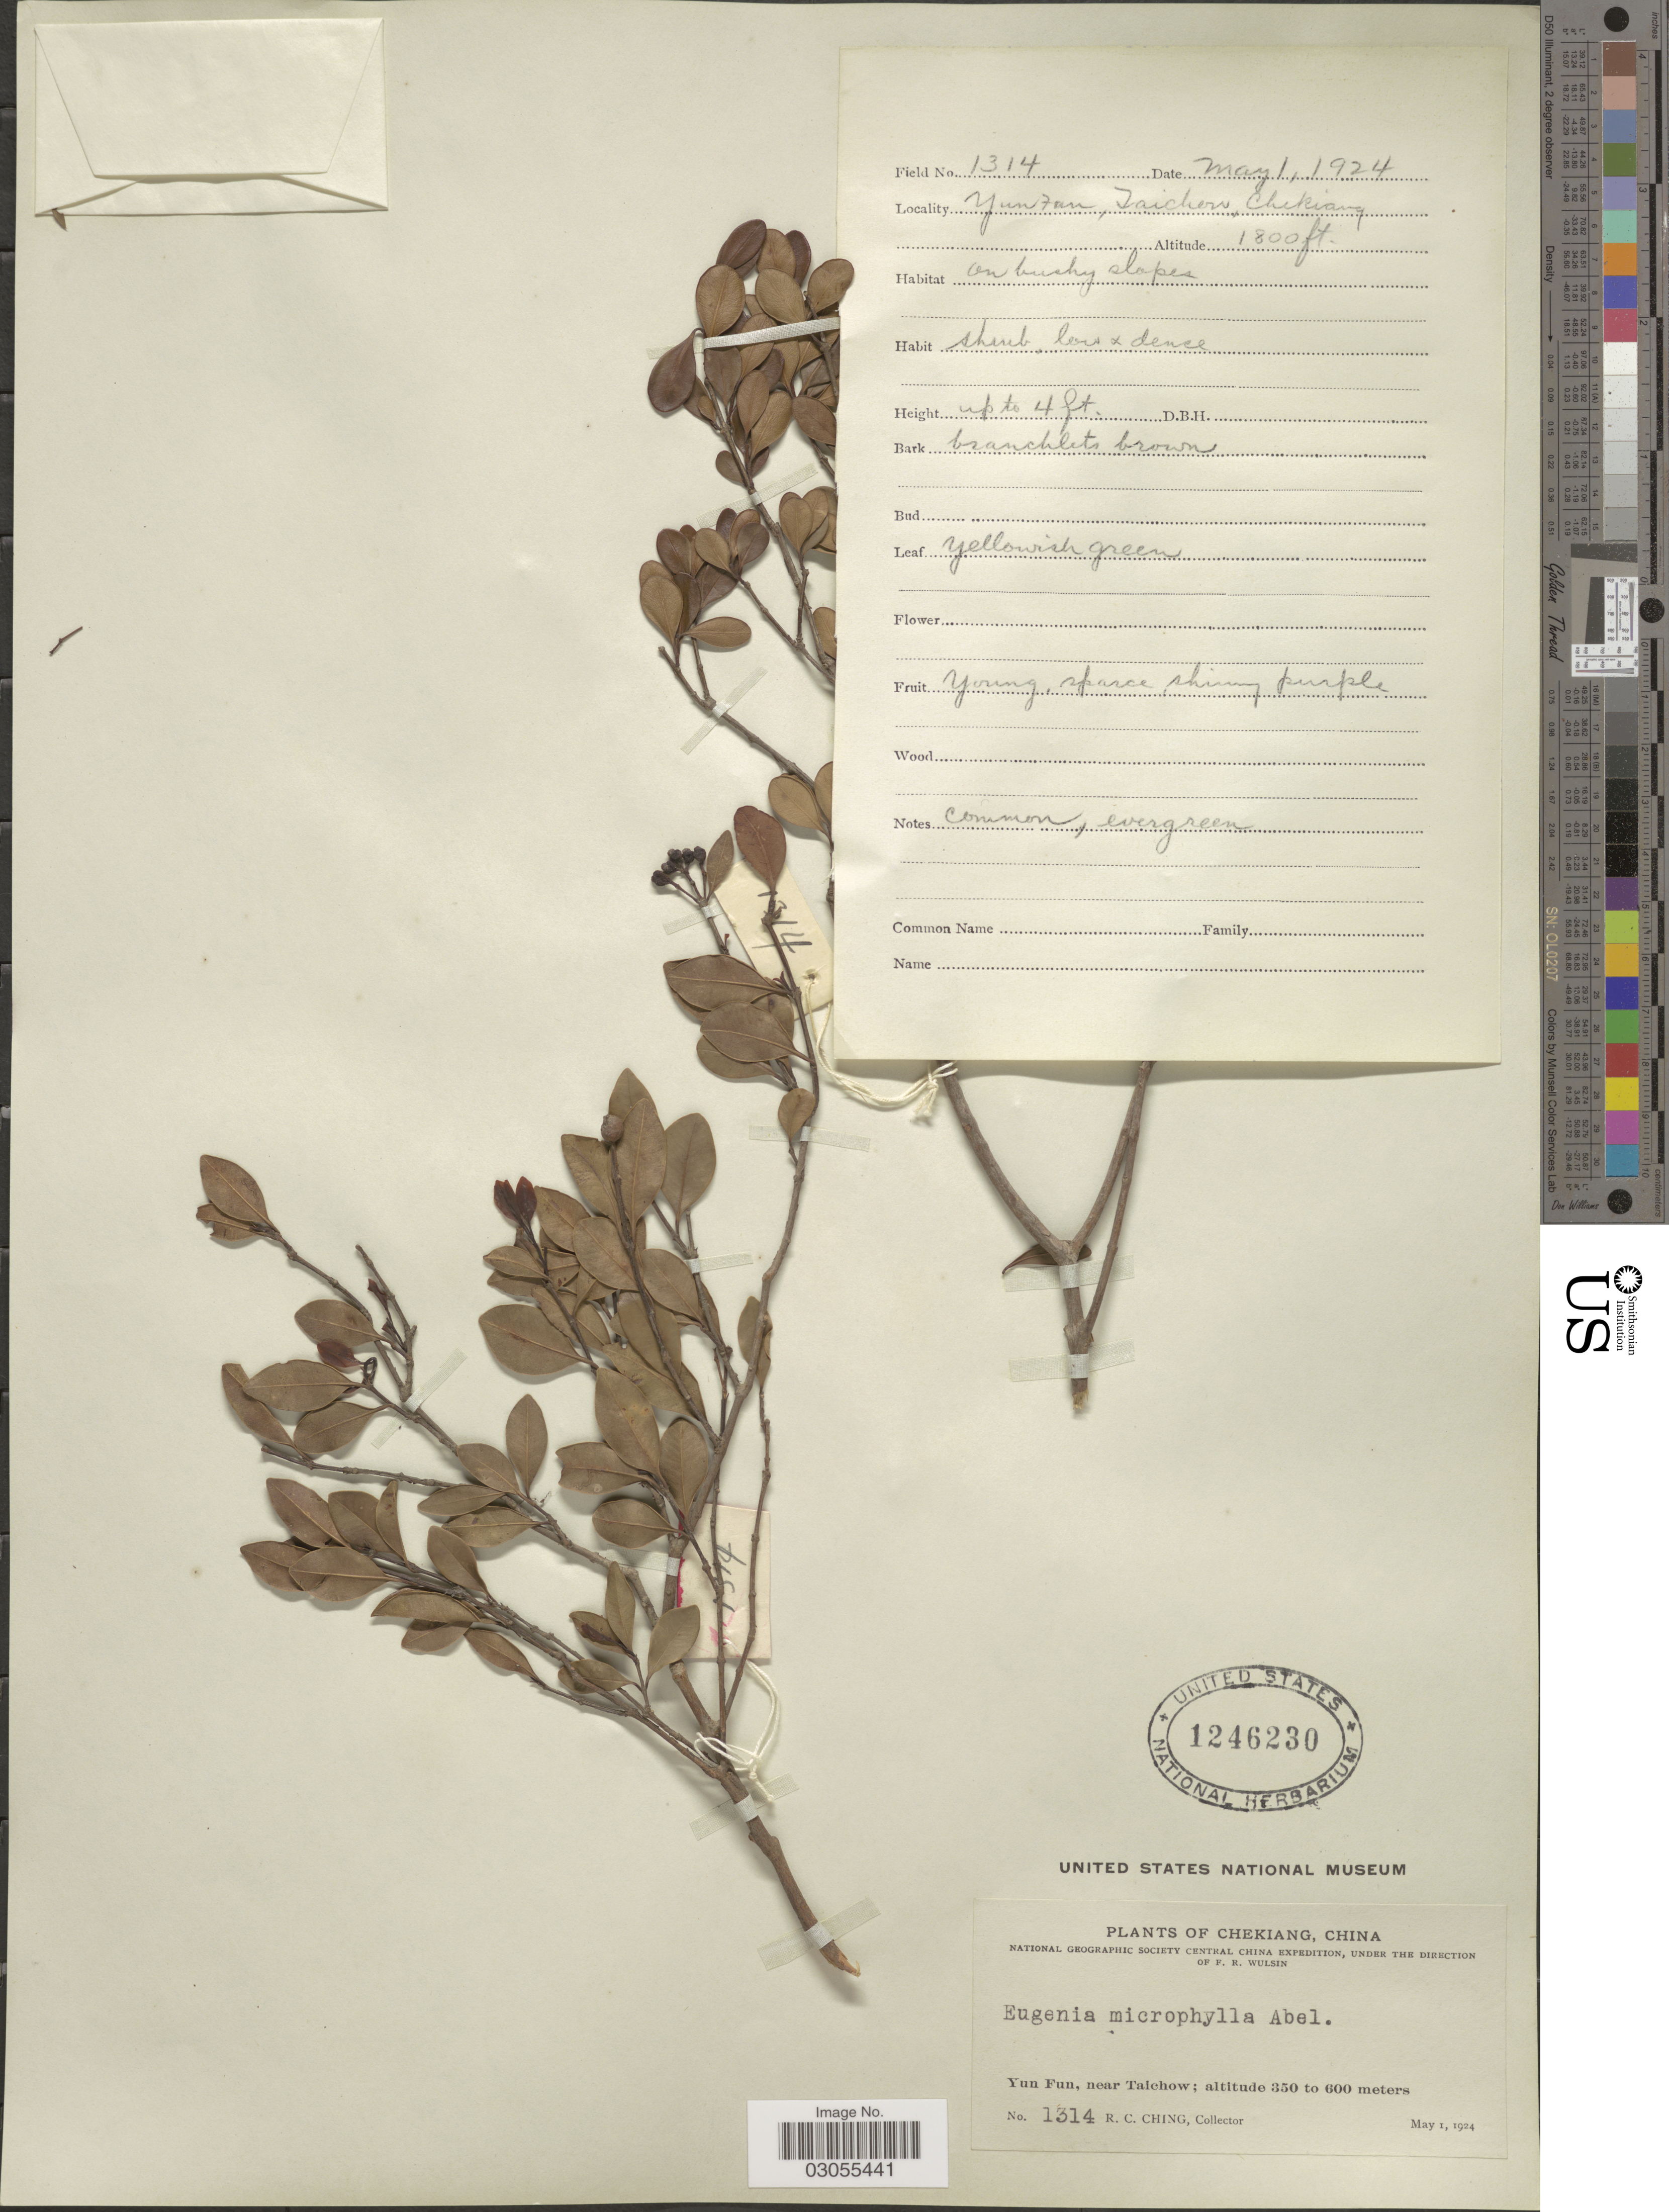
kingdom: Plantae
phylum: Tracheophyta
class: Magnoliopsida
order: Myrtales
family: Myrtaceae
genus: Syzygium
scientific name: Syzygium buxifolium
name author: Hook. & Arn.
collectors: R. C. Ching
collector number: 1314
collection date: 1924-05-01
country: China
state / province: Zhejiang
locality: Chekiang. Yun Fun, near Taichow.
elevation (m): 549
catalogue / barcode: US 1246230